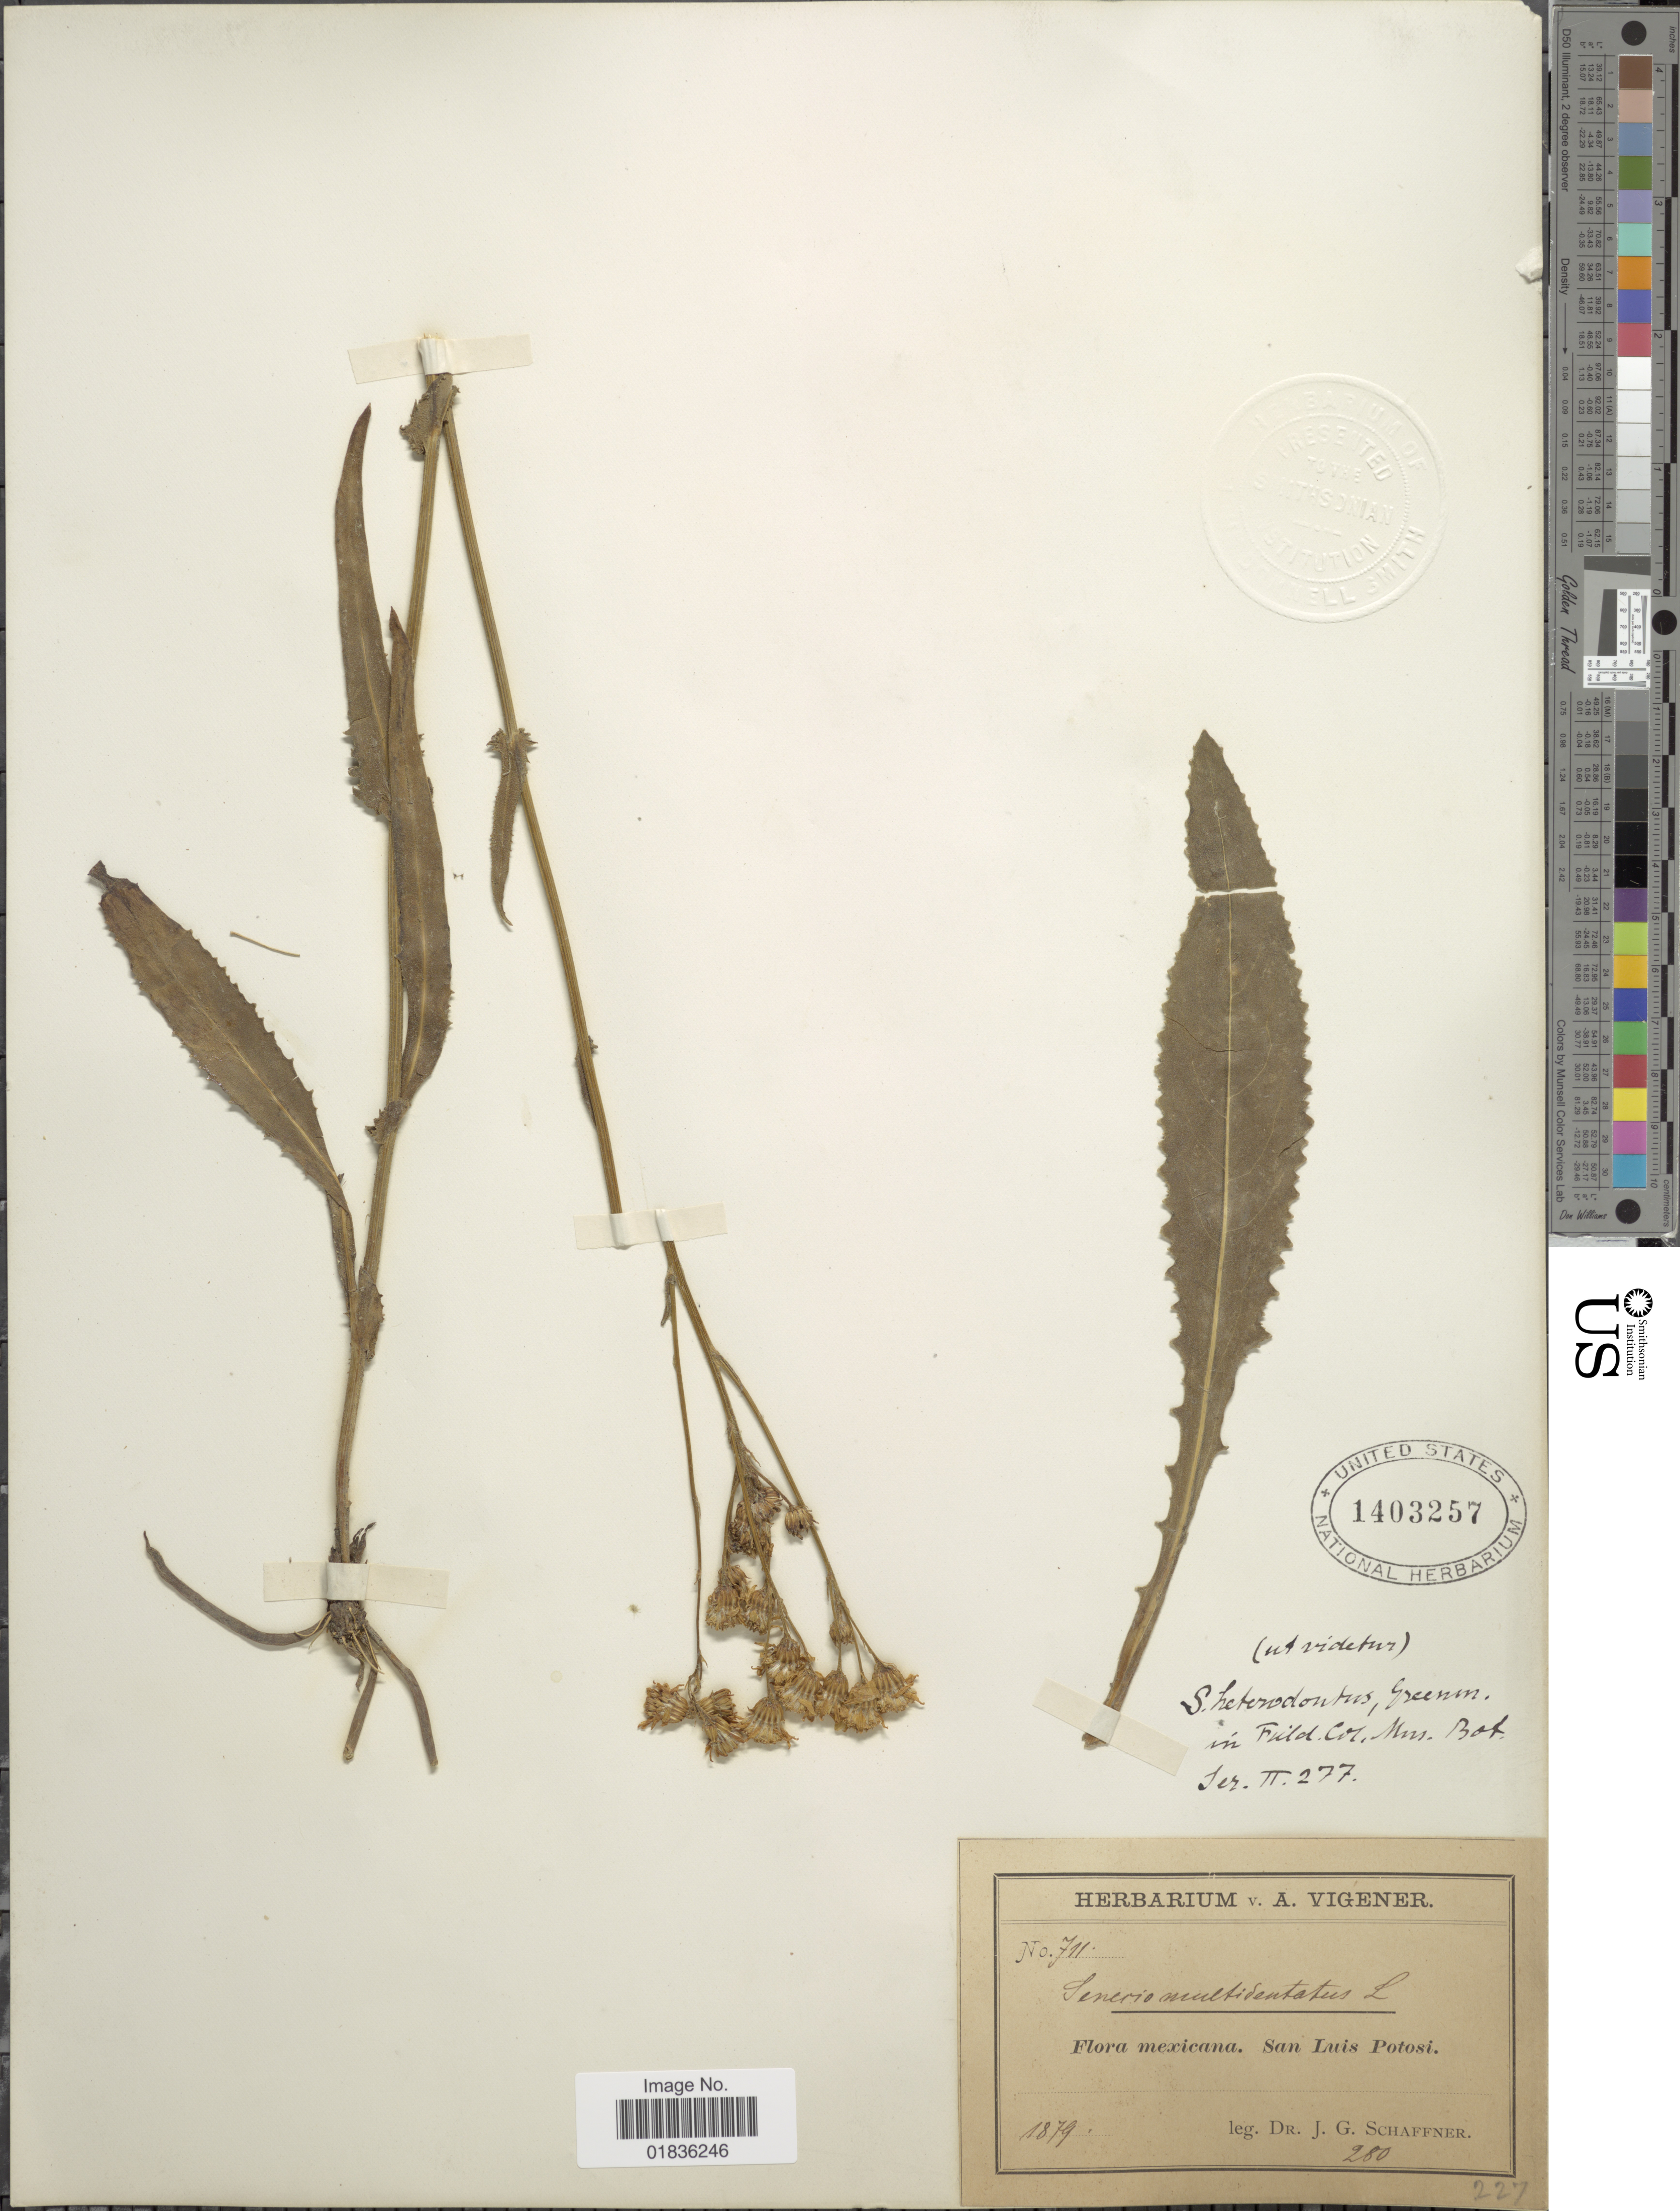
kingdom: Plantae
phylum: Tracheophyta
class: Magnoliopsida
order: Asterales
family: Asteraceae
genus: Senecio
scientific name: Senecio heterodontus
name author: Greenm.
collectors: J. G. Schaffner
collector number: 711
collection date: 1879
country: Mexico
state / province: San Luis Potosí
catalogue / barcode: US 1403257